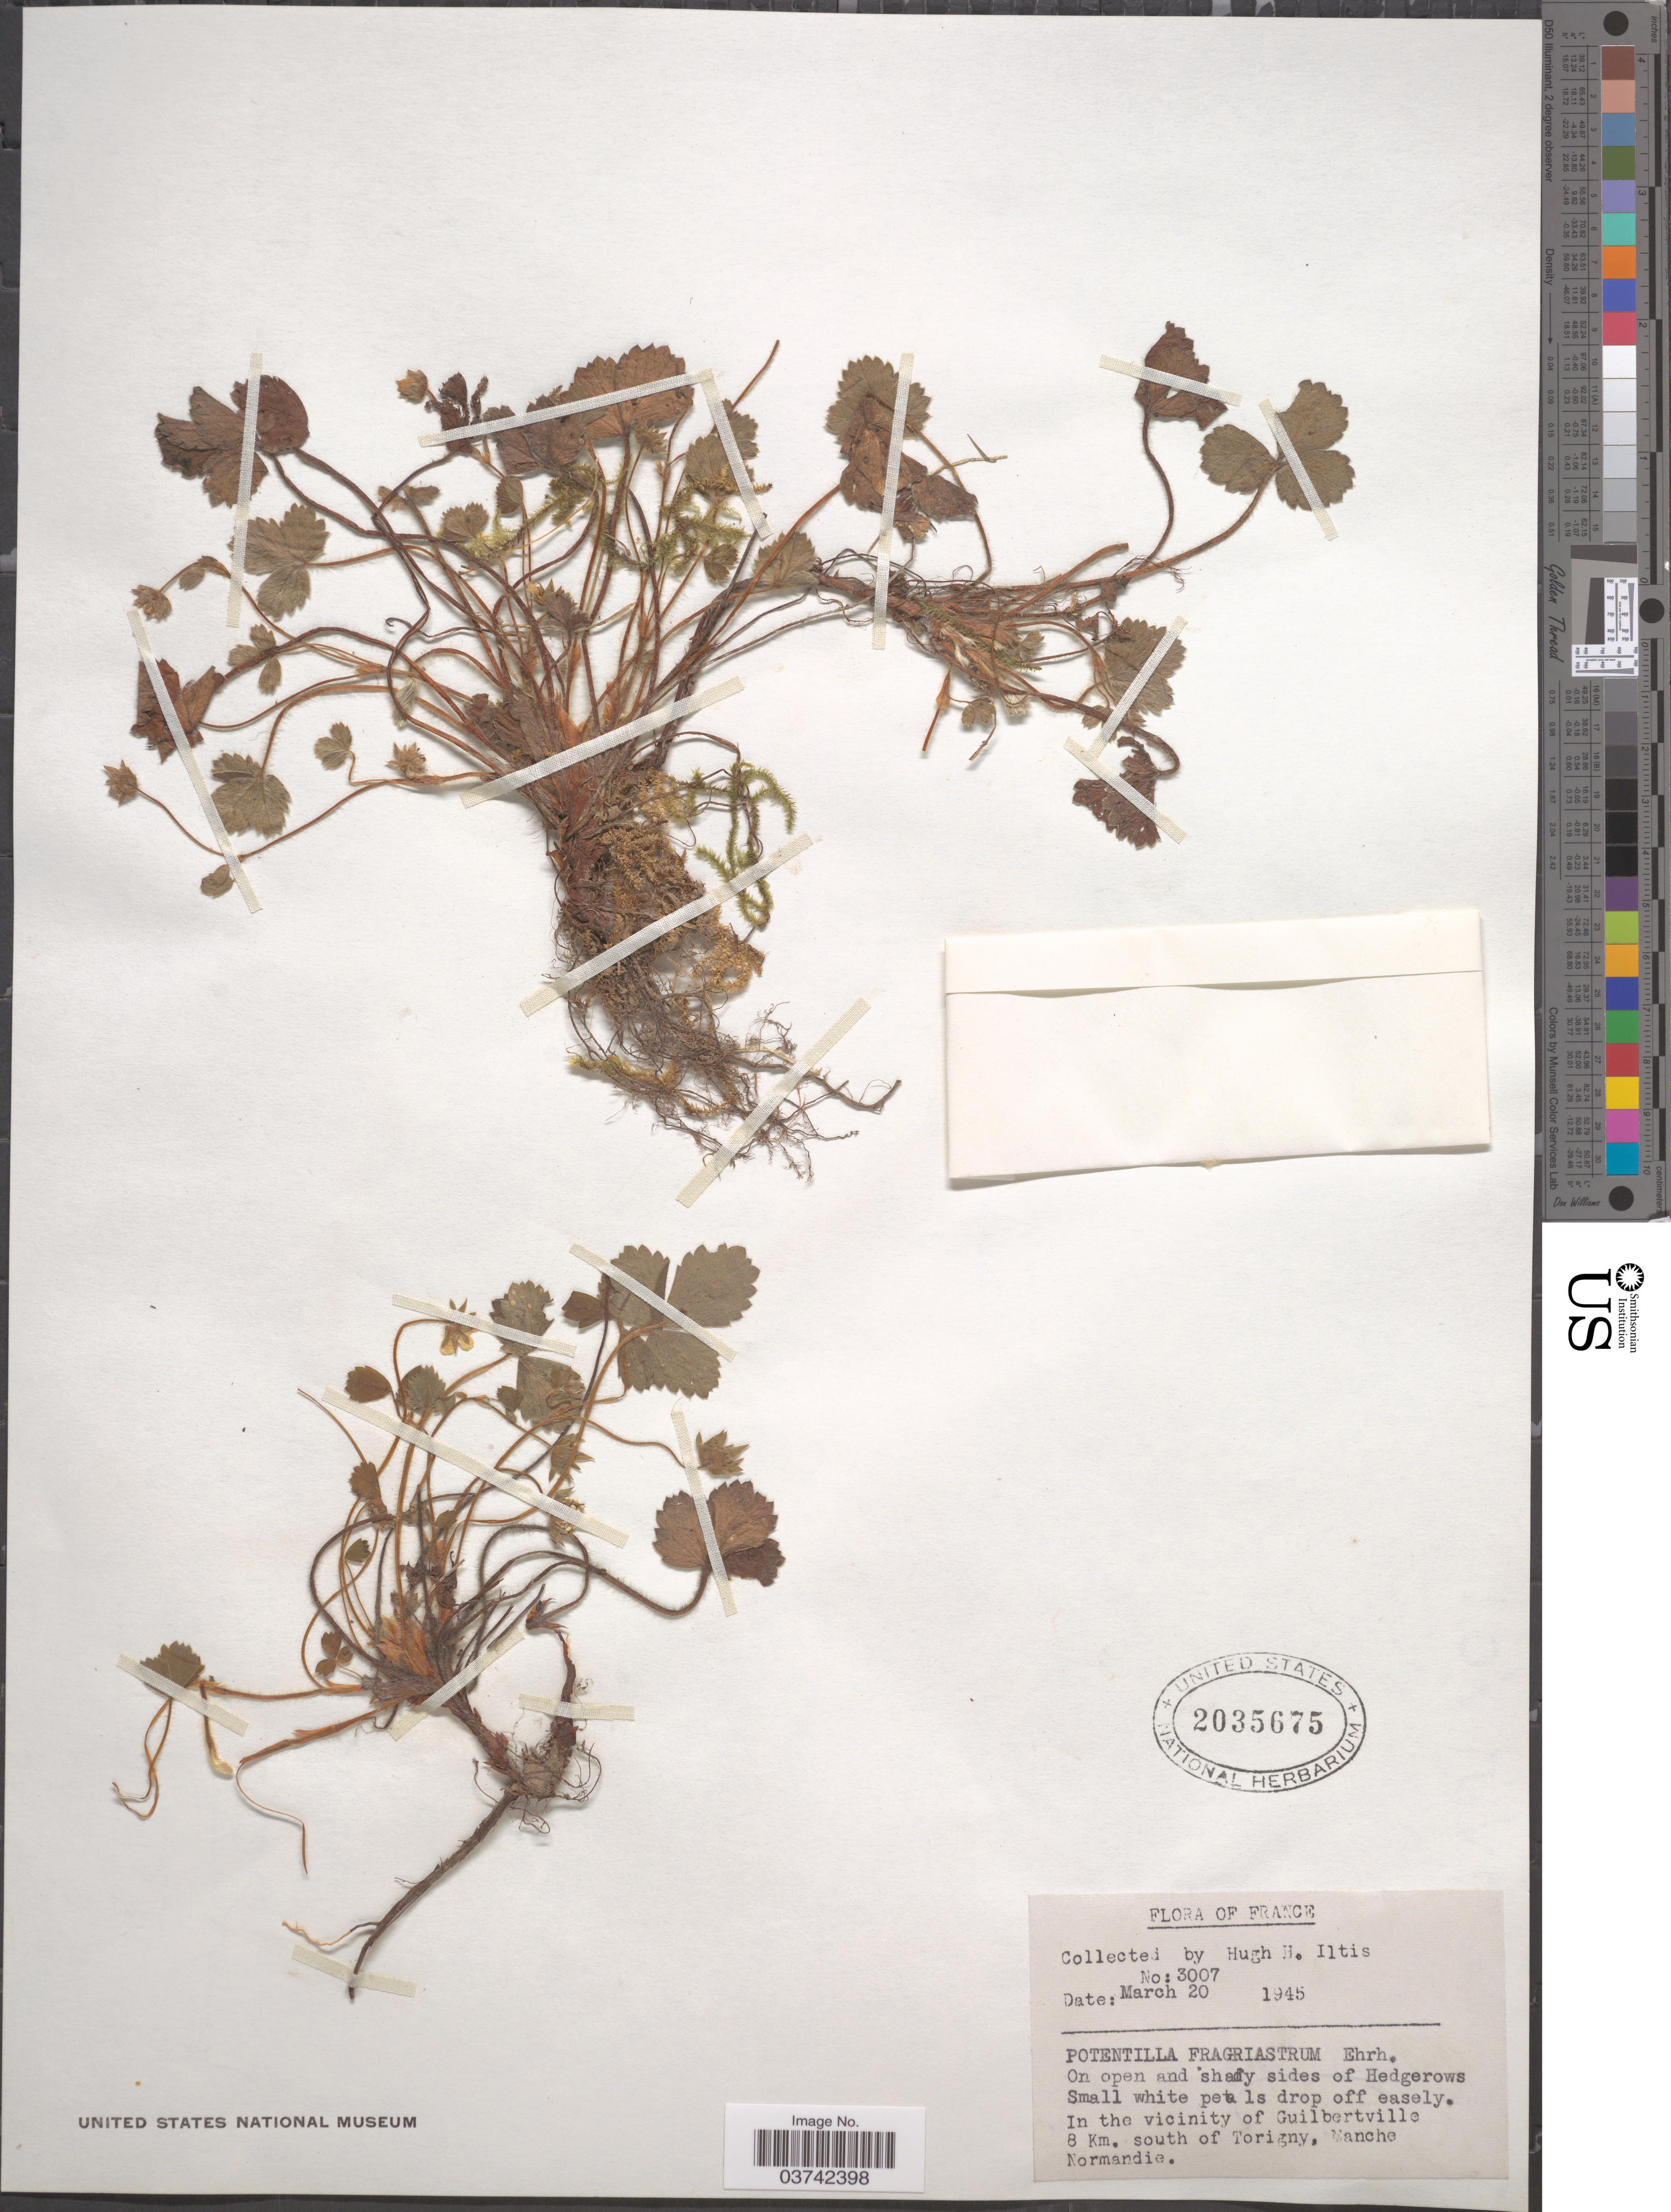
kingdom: Plantae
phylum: Tracheophyta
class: Magnoliopsida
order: Rosales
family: Rosaceae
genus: Potentilla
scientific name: Potentilla fragariastrum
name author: Ehrh. ex Pers.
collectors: H. H. Iltis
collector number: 3007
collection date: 1945-03-20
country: France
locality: In the vicinity of Guilbertville 8 Km. south of Torigny, Manche Normandie.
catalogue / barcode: US 2035675